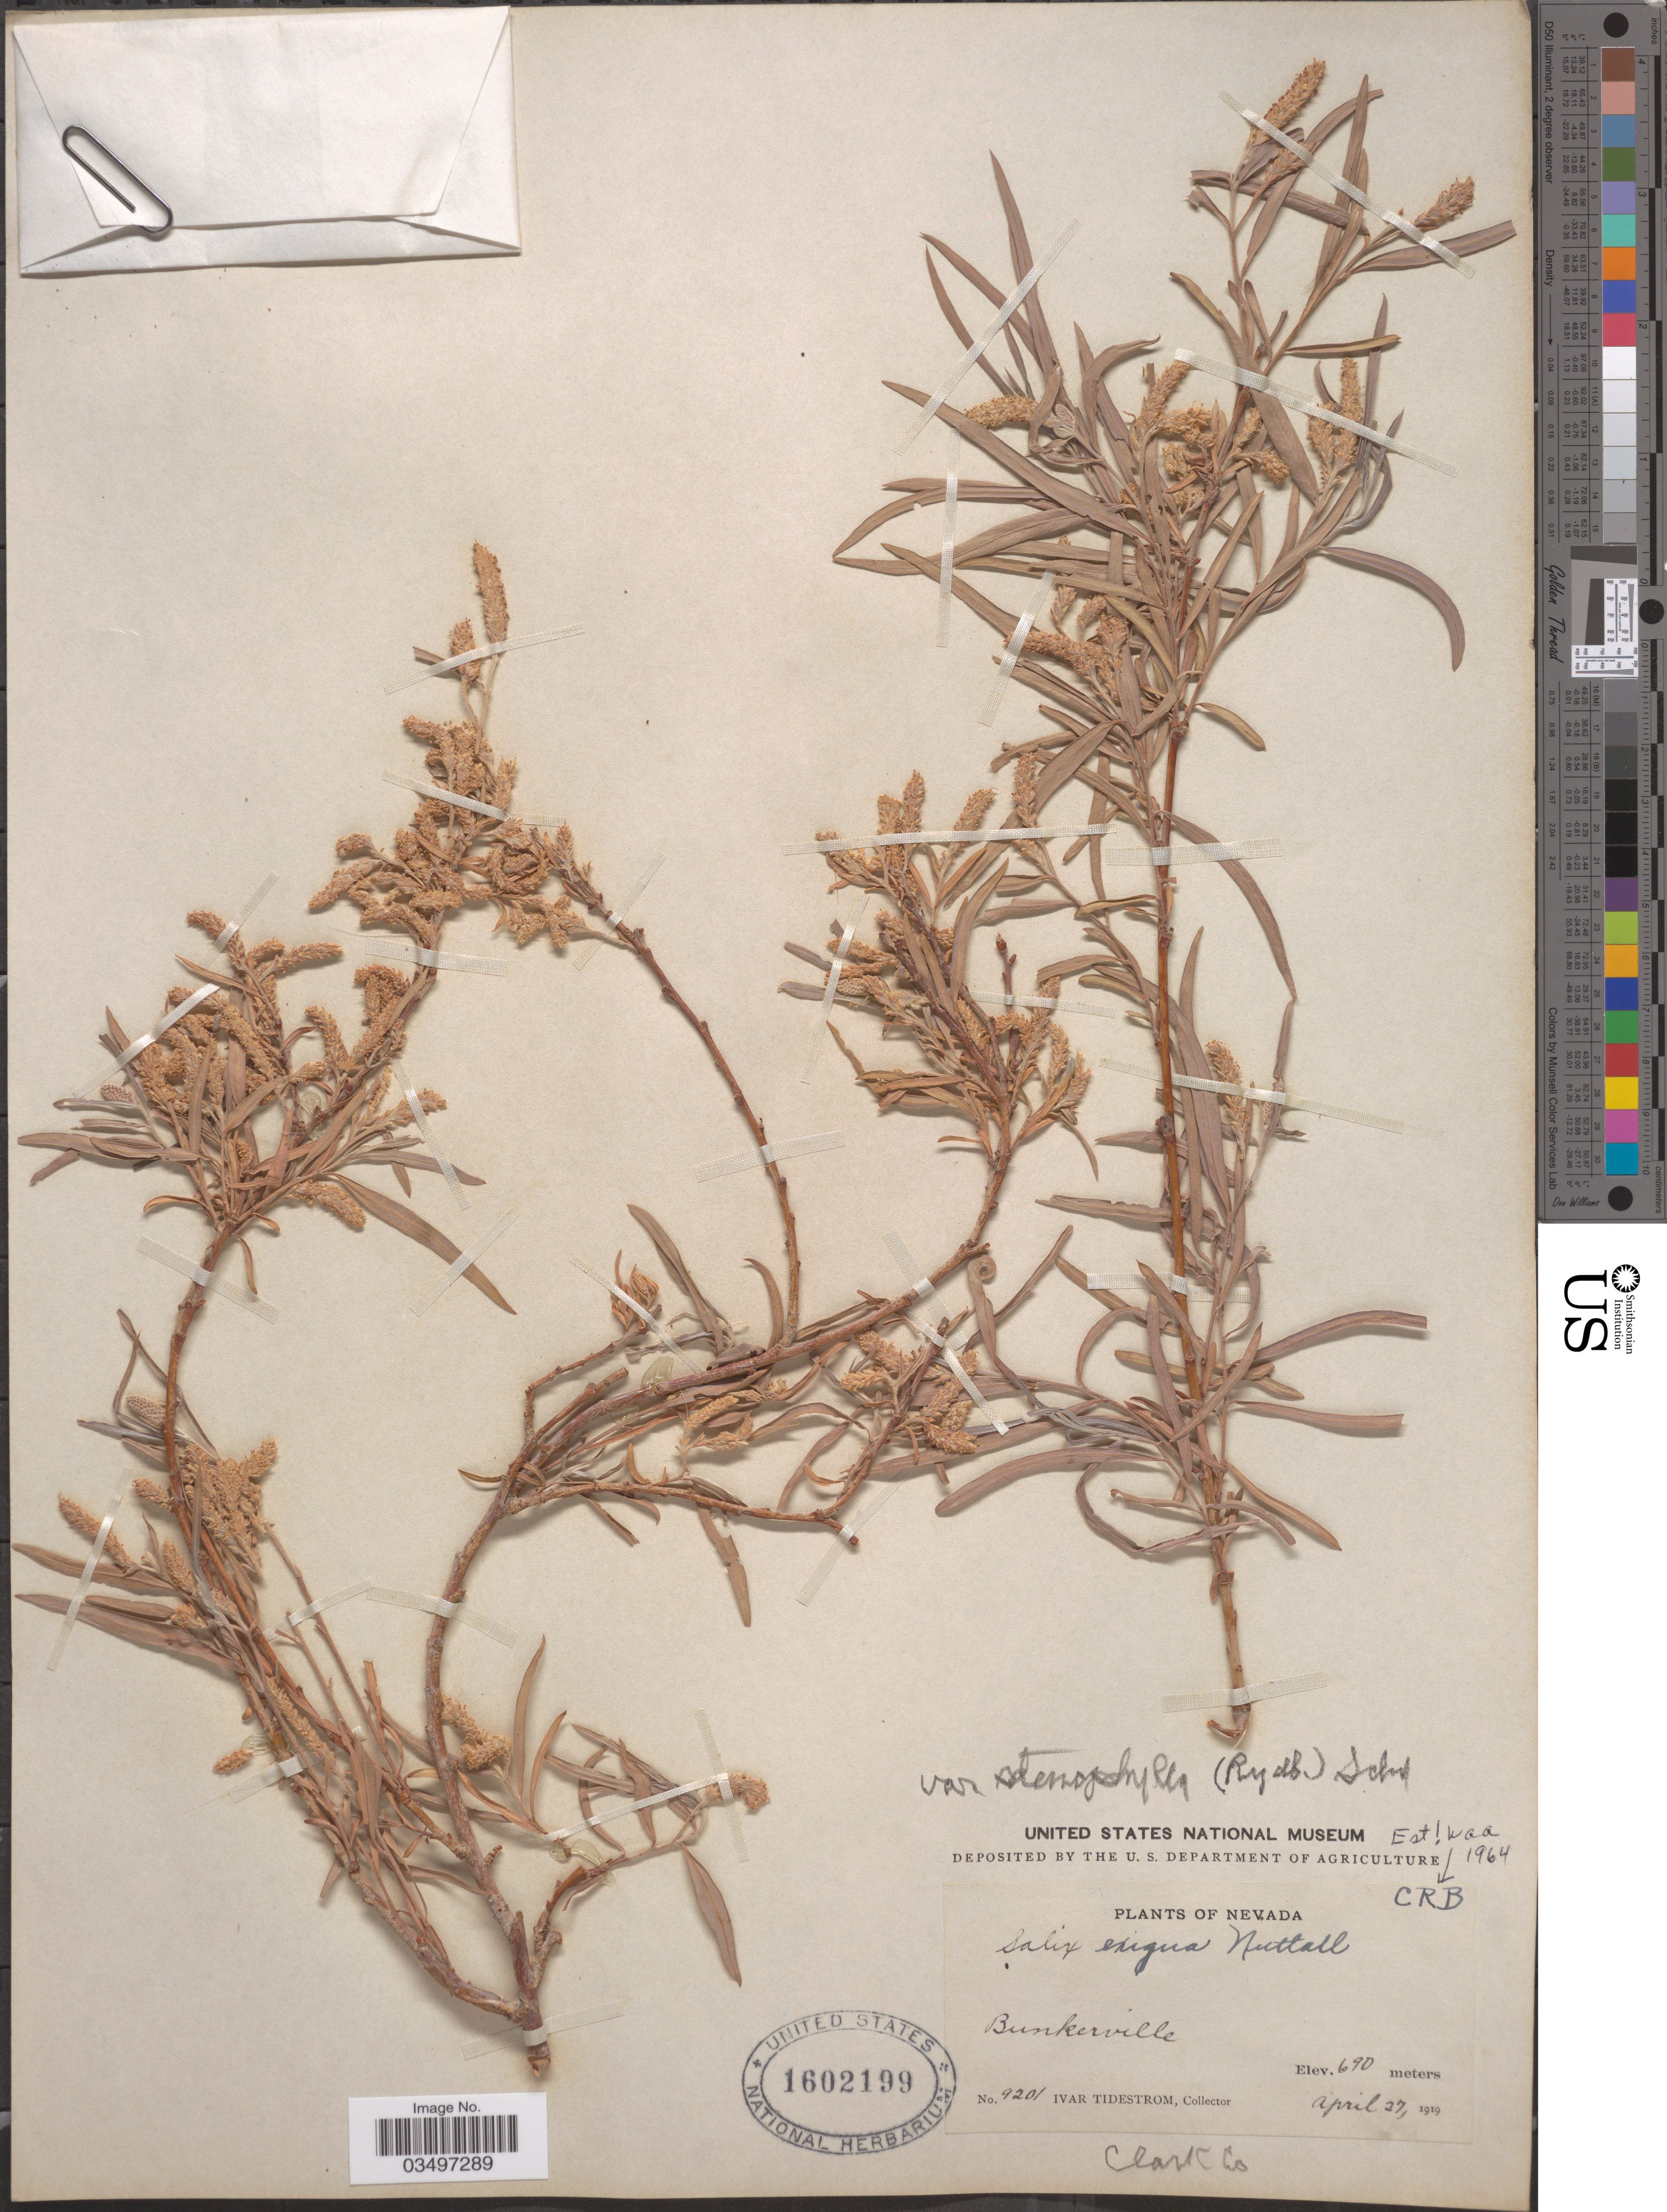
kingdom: Plantae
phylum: Tracheophyta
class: Magnoliopsida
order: Malpighiales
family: Salicaceae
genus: Salix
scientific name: Salix exigua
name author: Nutt.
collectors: I. F. Tidestrom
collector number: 9201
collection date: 1919-04-27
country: United States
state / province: Nevada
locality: Bunkerville, Clark Co.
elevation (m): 690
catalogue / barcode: US 1602199